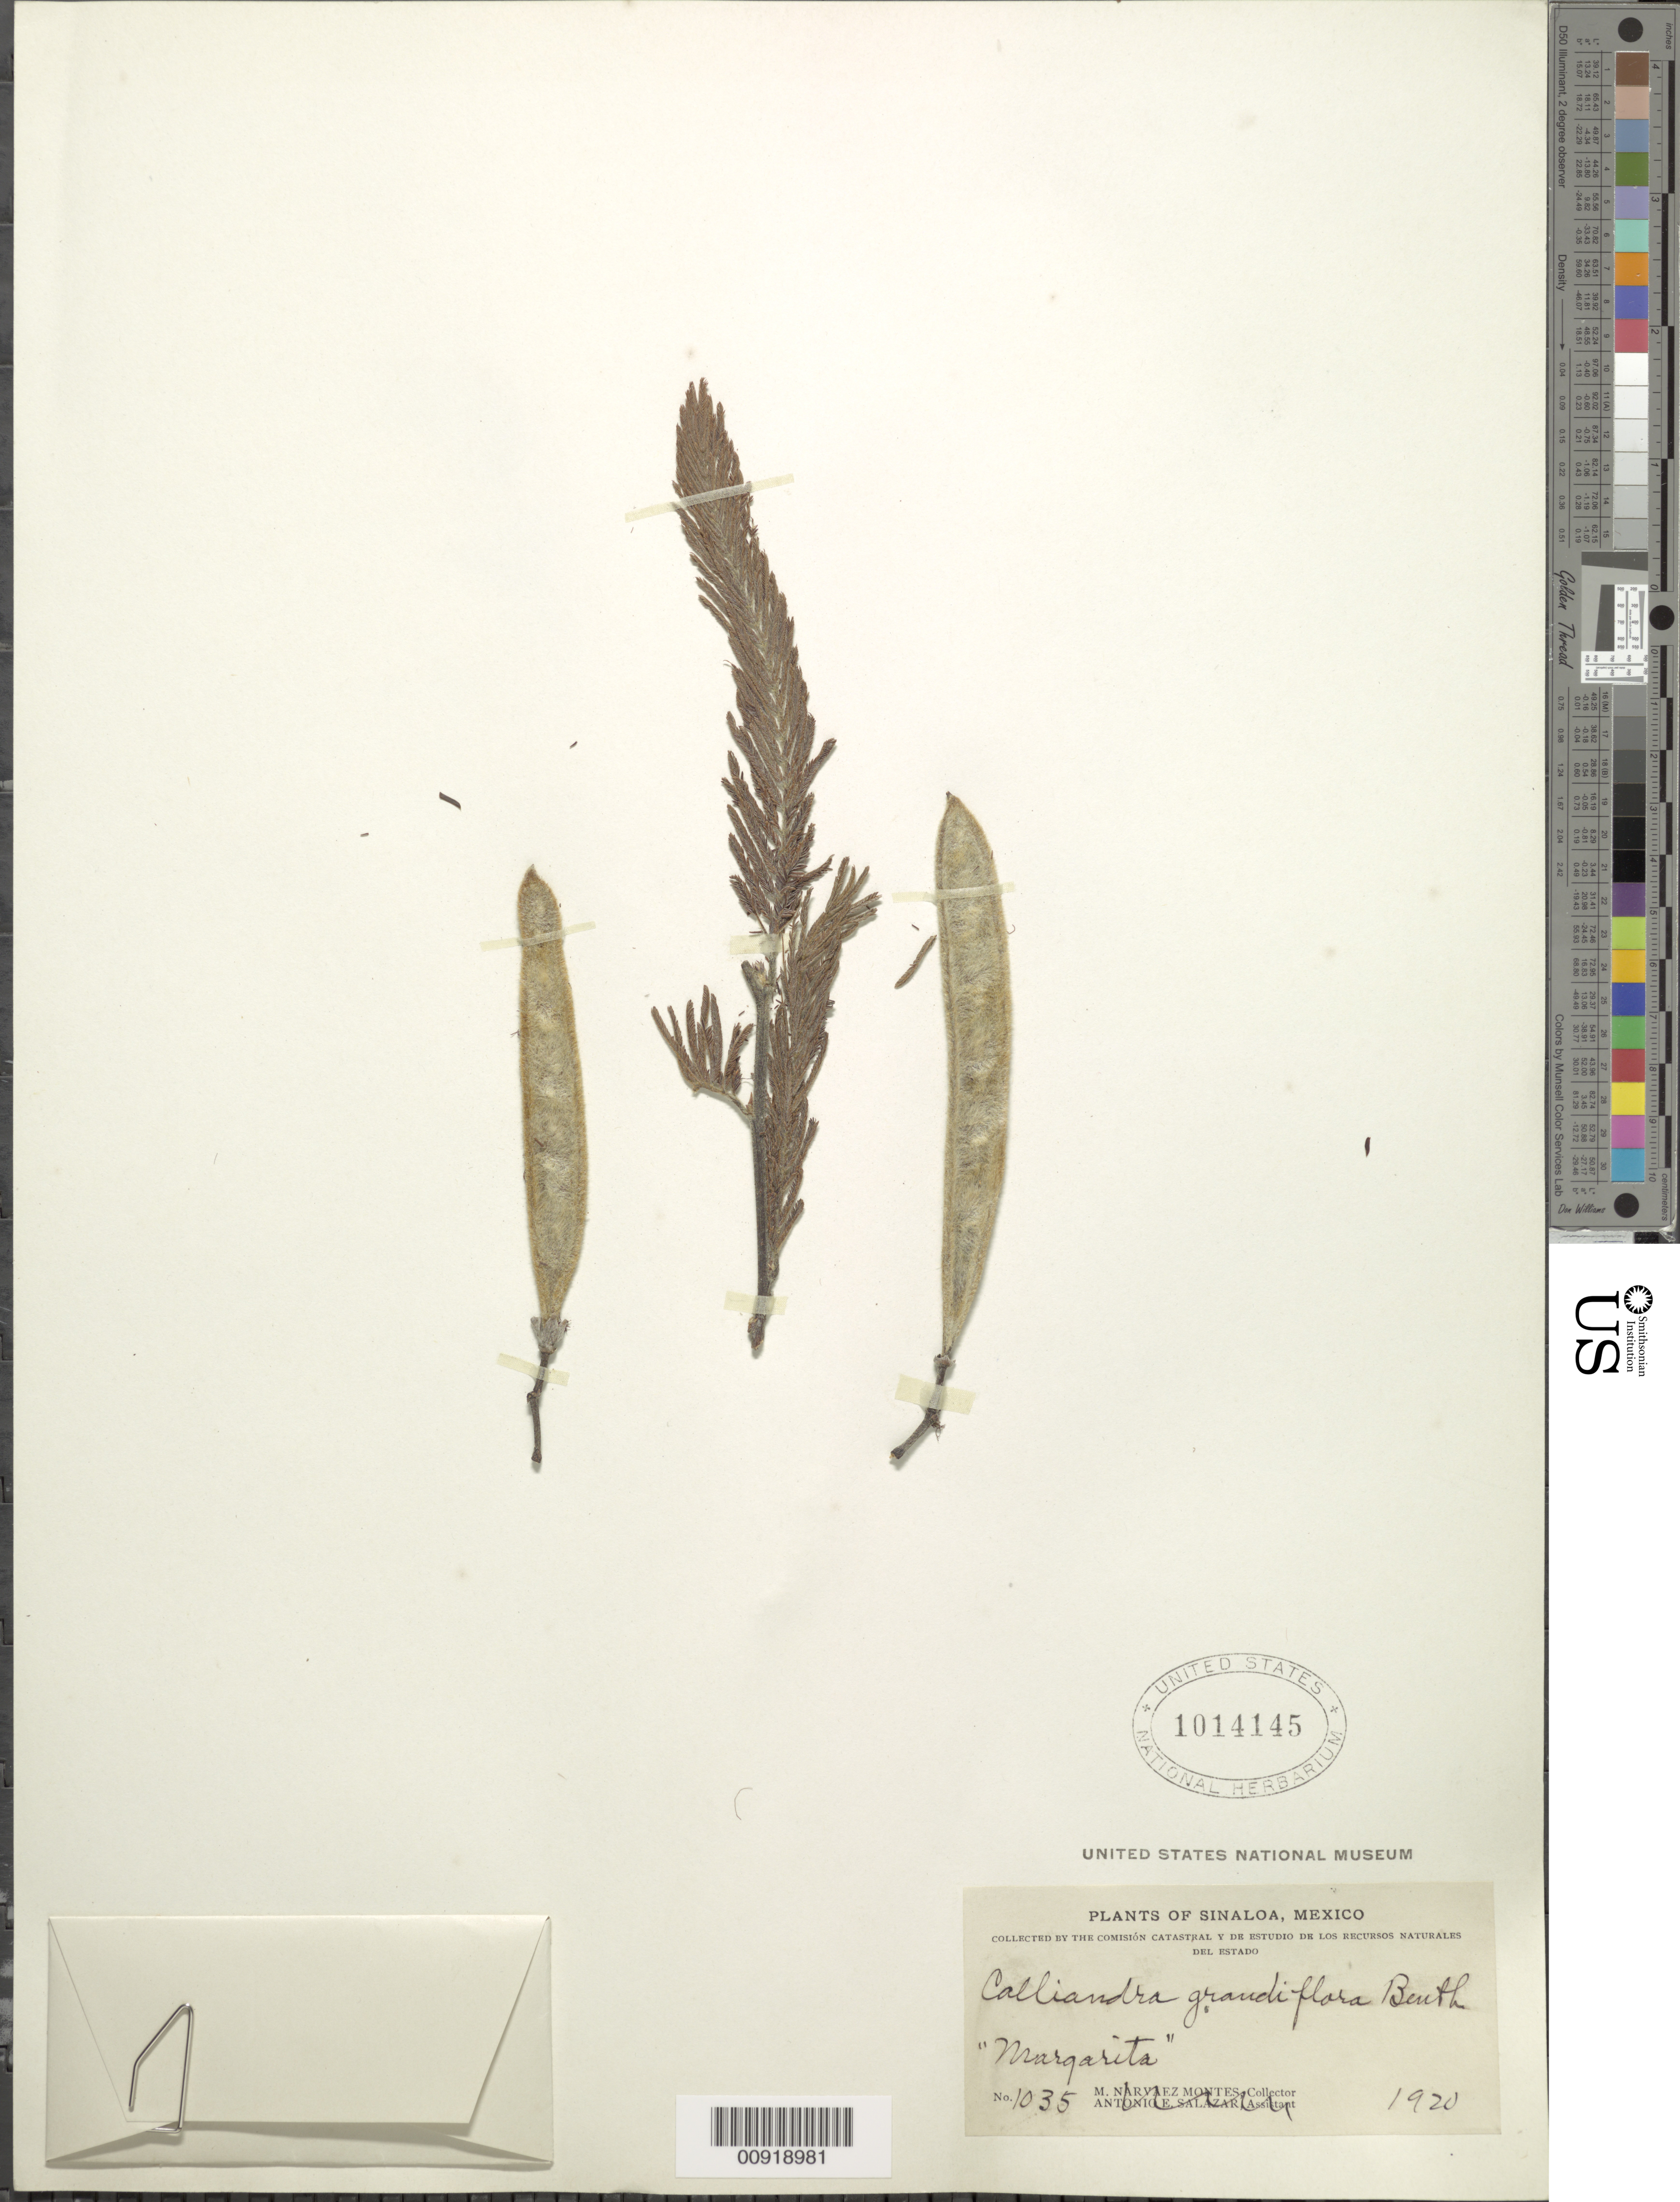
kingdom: Plantae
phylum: Tracheophyta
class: Magnoliopsida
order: Fabales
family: Fabaceae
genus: Calliandra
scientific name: Calliandra houstoniana var. anomala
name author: (Kunth) Barneby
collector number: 1035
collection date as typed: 1920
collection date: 1920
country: Mexico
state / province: Sinaloa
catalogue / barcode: US 1014145